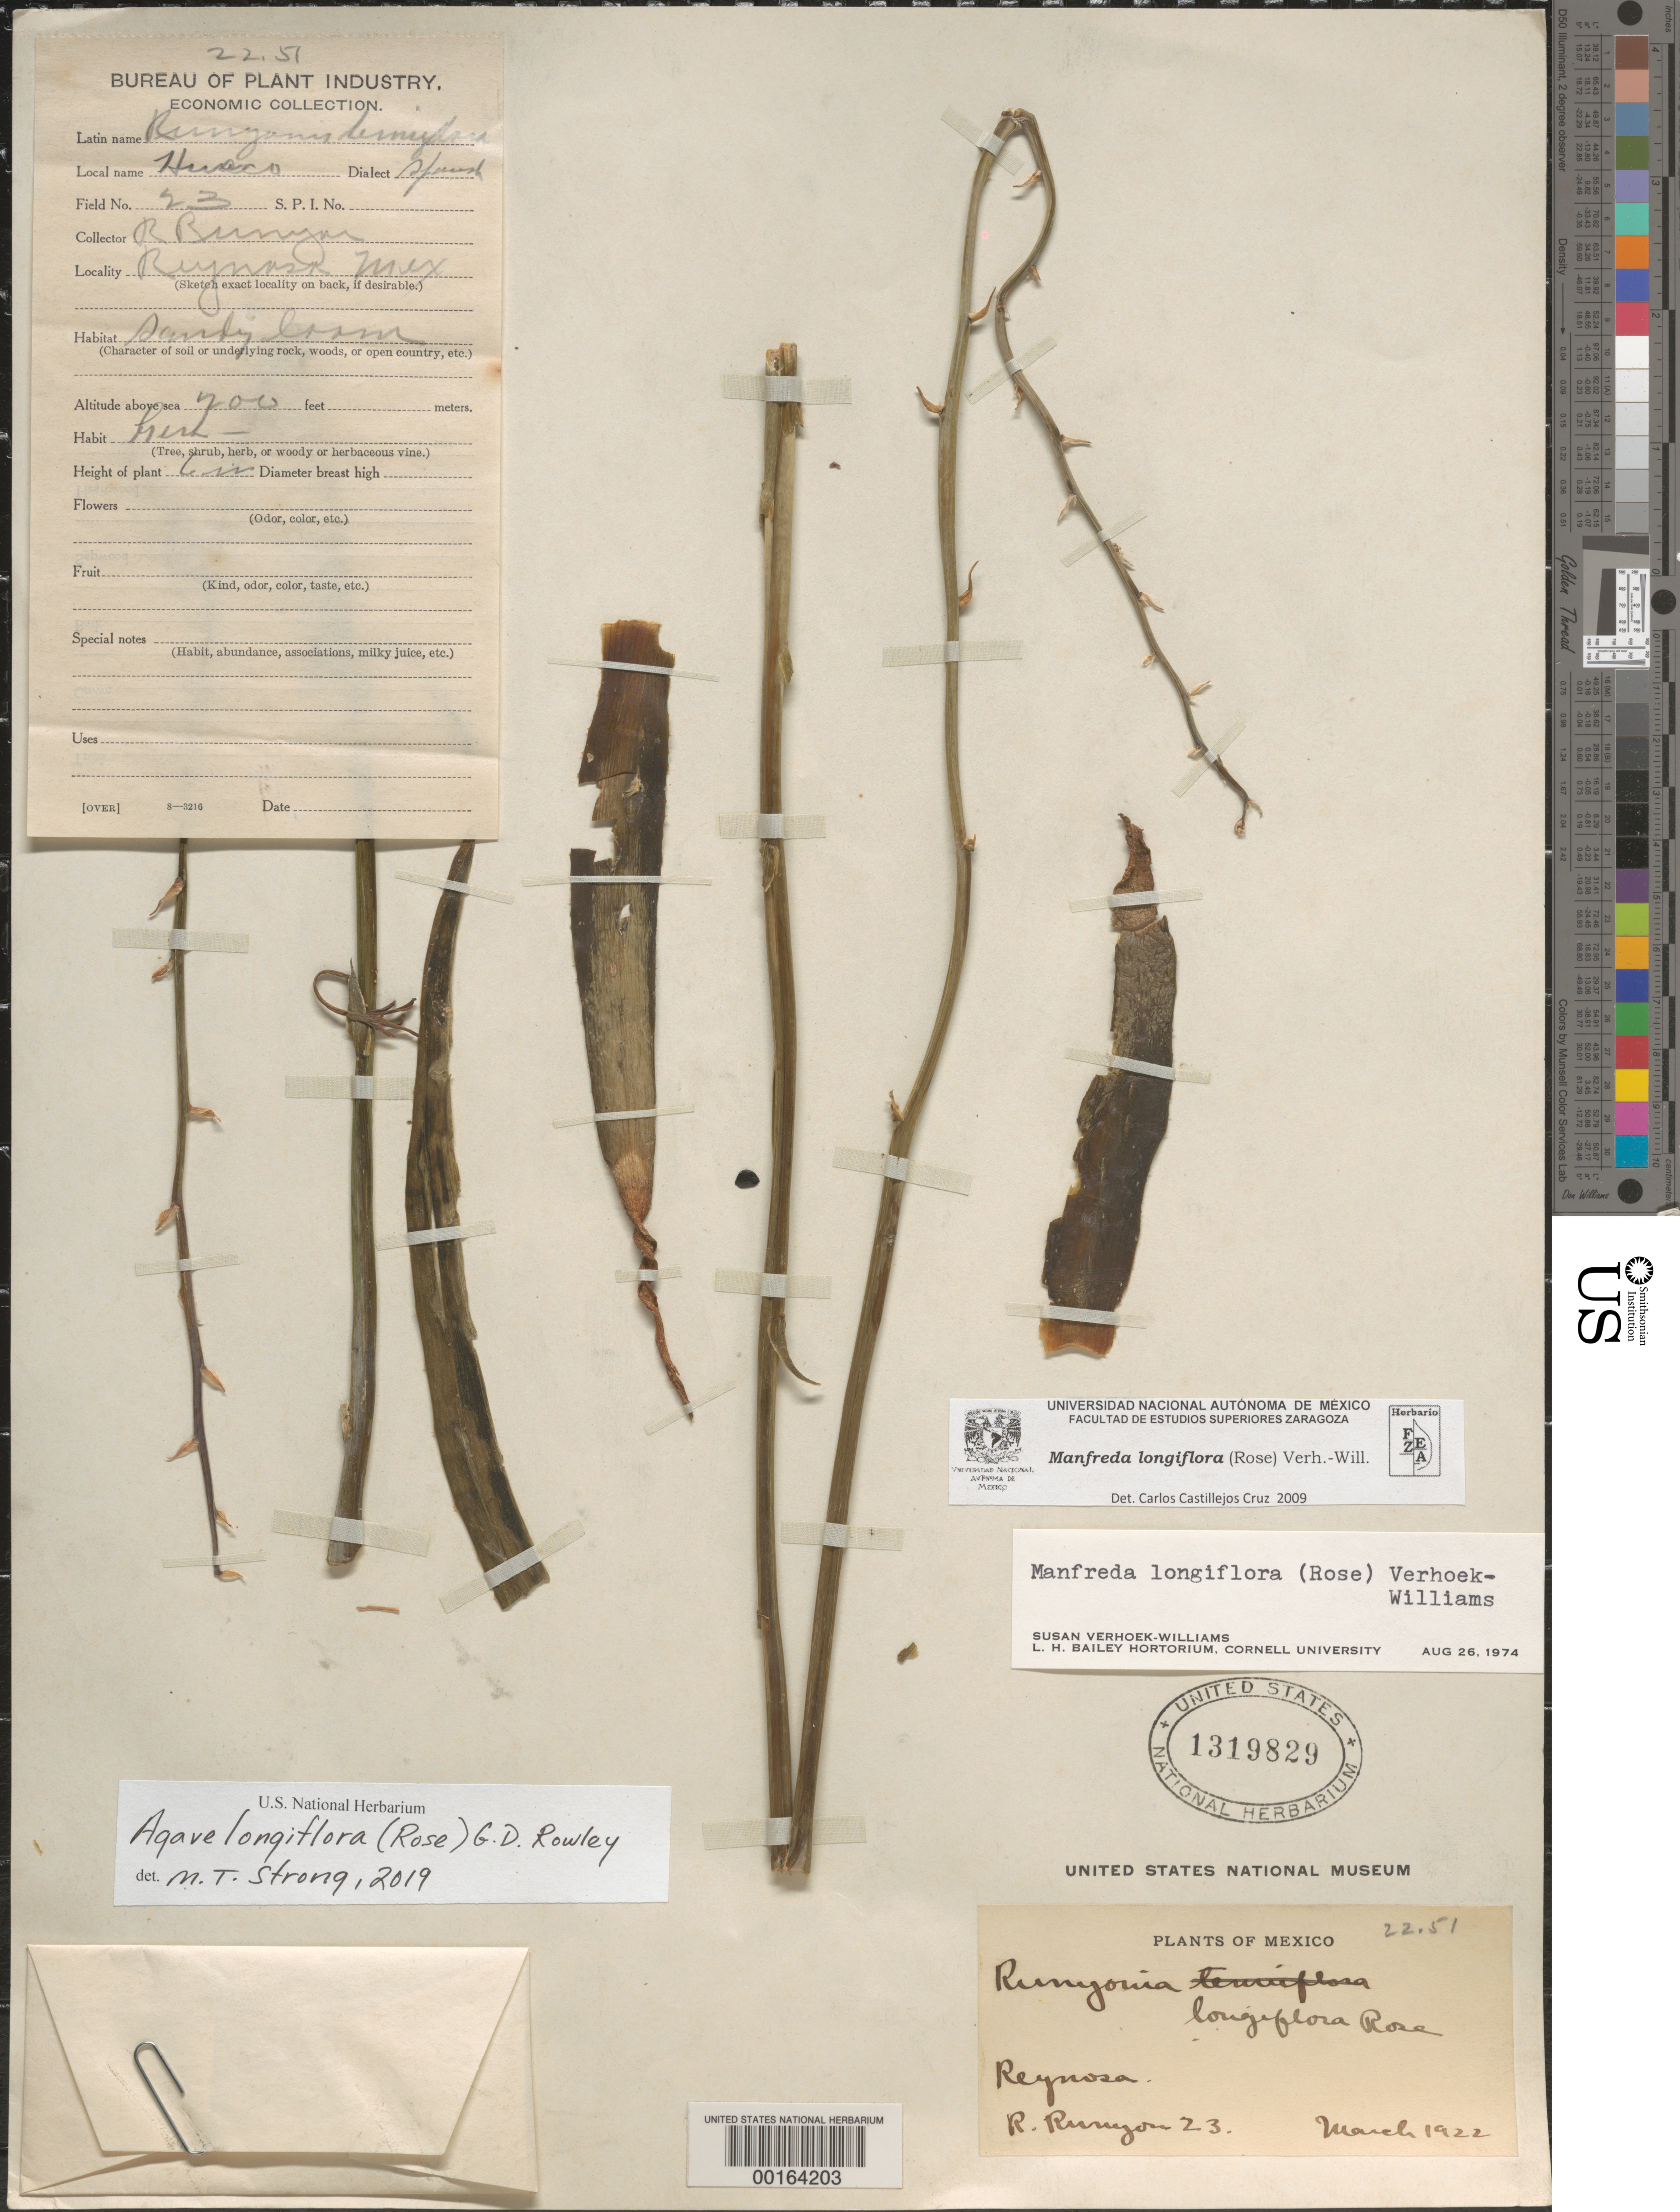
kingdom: Plantae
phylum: Tracheophyta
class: Liliopsida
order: Asparagales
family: Asparagaceae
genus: Agave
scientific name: Agave longiflora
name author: (Rose) G.D. Rowley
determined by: Strong, Mark T., (BOT), Smithsonian Institution - National Museum of Natural History (UNITED STATES)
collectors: R. Runyon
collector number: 23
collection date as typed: Mar 1922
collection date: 1922-03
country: Mexico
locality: Reynosa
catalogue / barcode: US 1319829